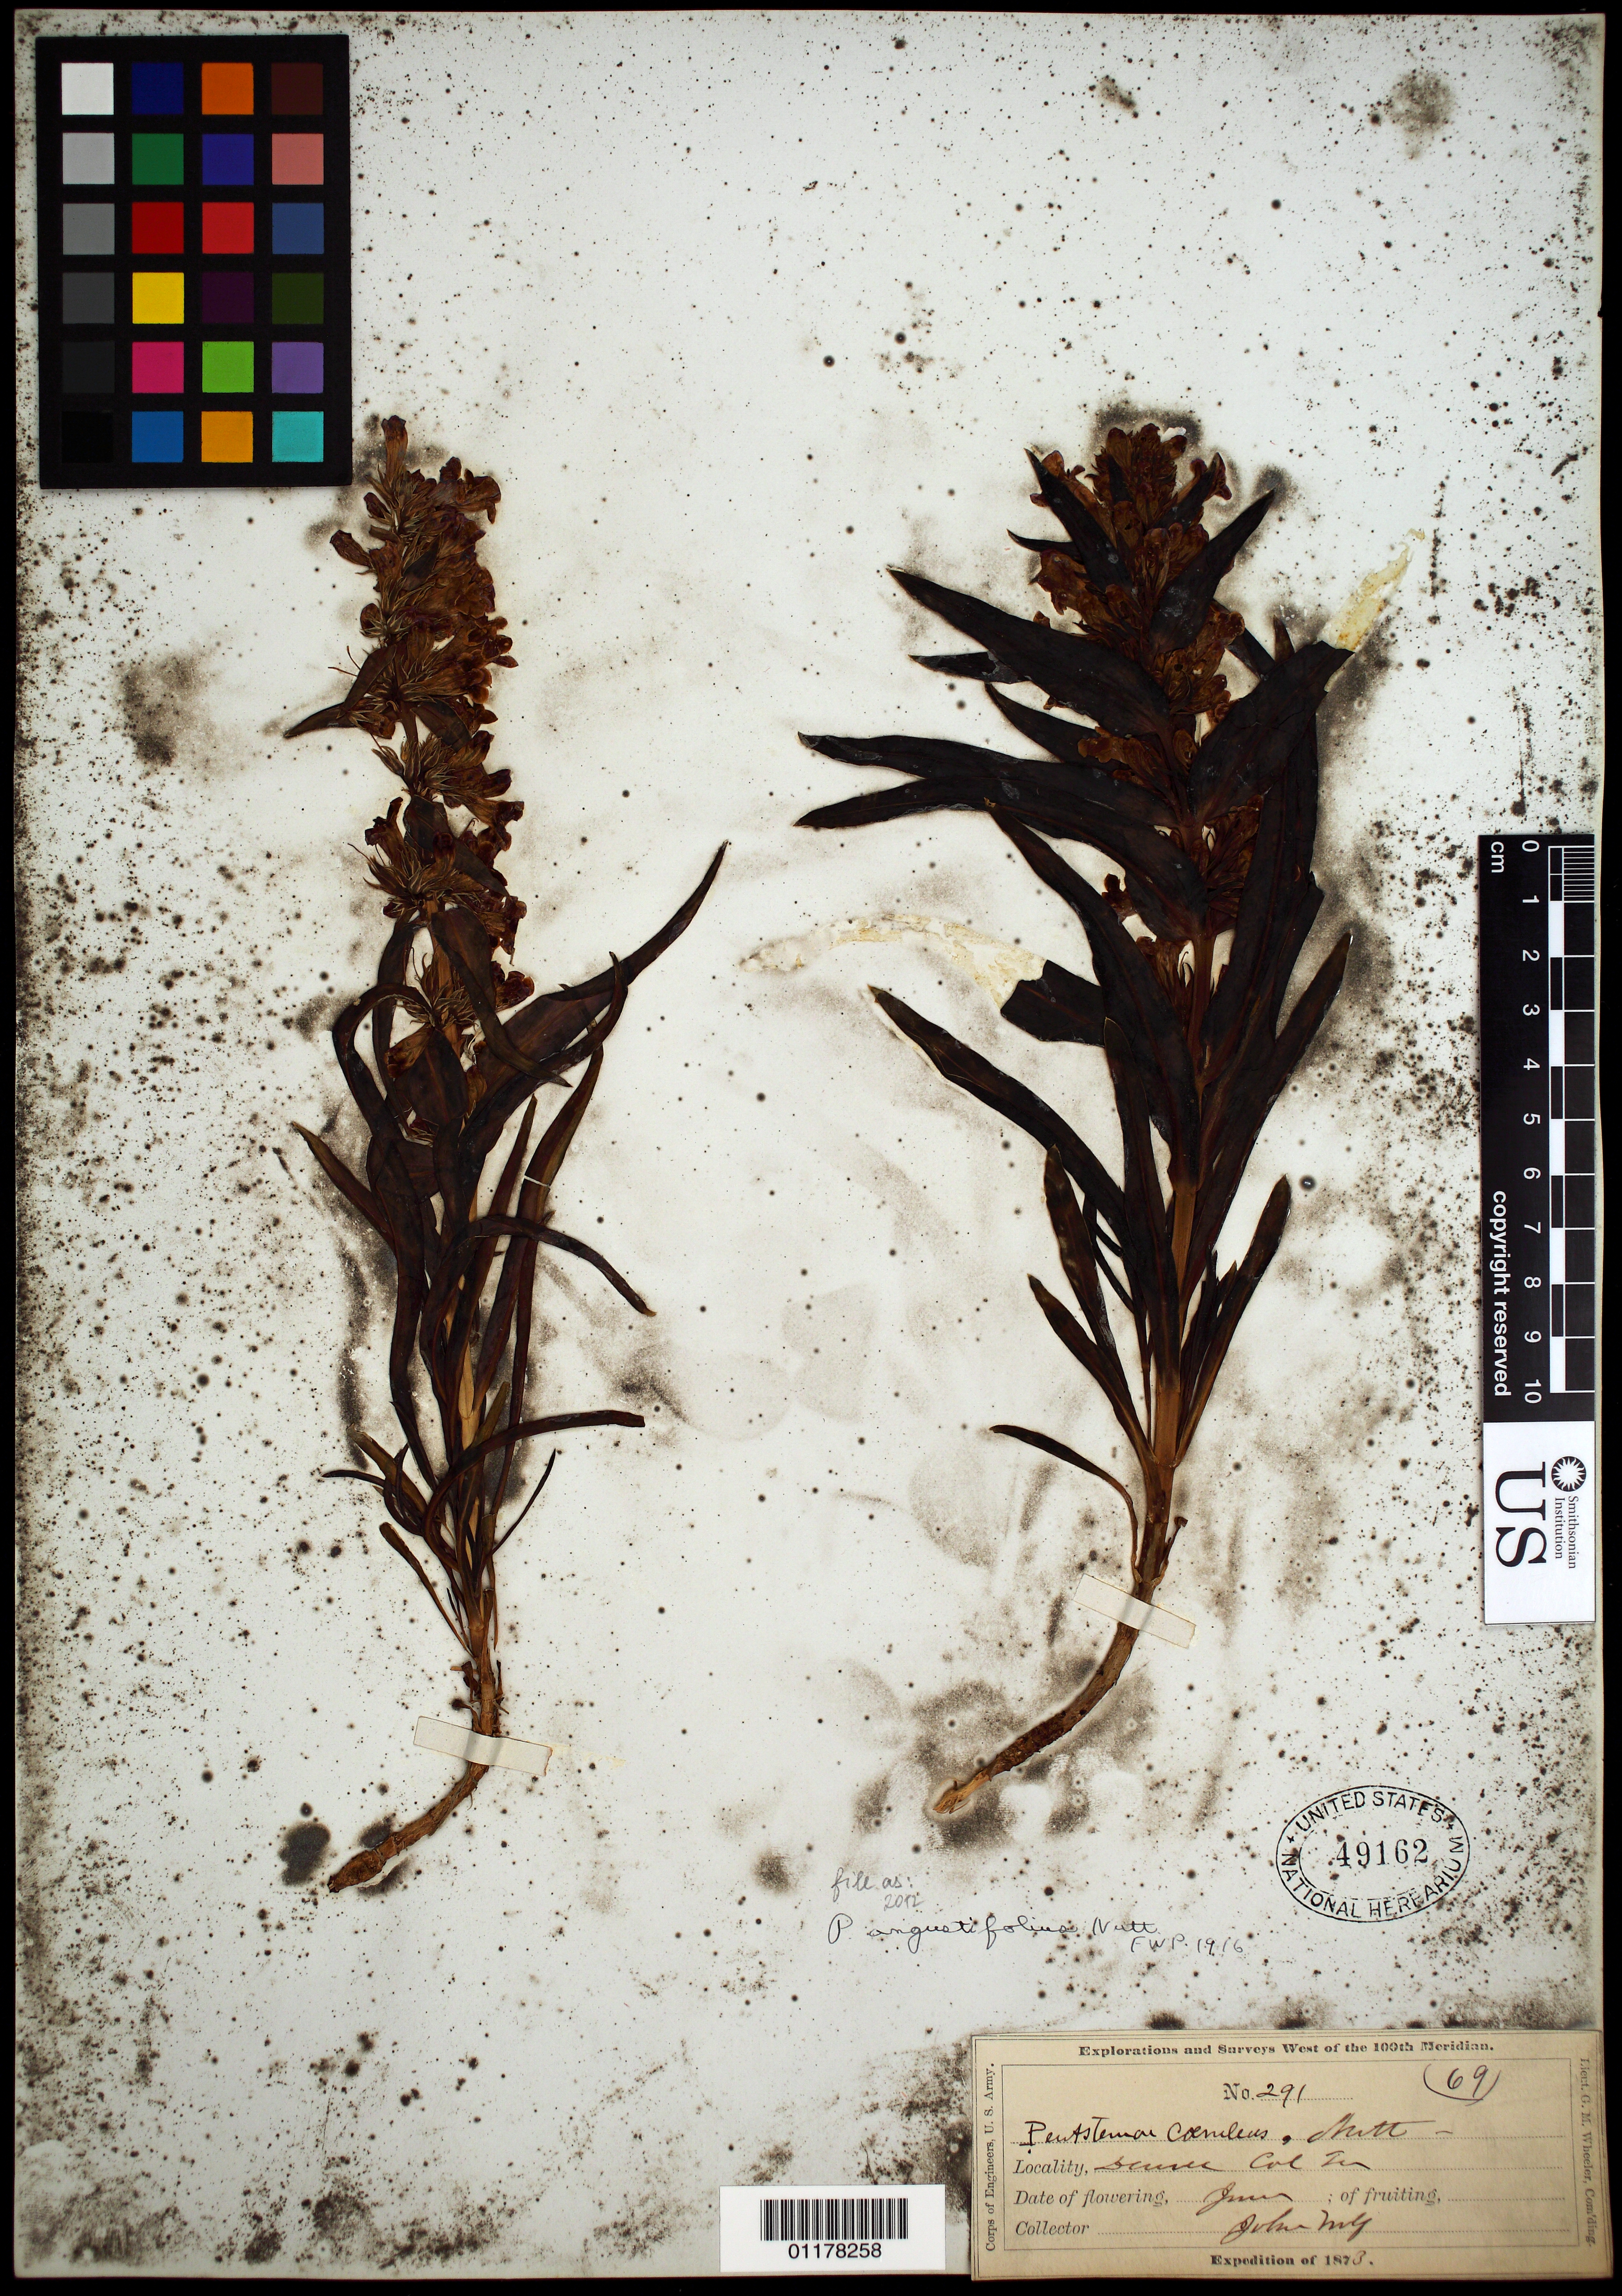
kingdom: Plantae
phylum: Tracheophyta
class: Magnoliopsida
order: Lamiales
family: Plantaginaceae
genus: Penstemon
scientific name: Penstemon angustifolius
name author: Nutt. ex Pursh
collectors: J. Wolf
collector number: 291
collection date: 1873-06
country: United States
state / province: Colorado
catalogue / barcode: US 49162